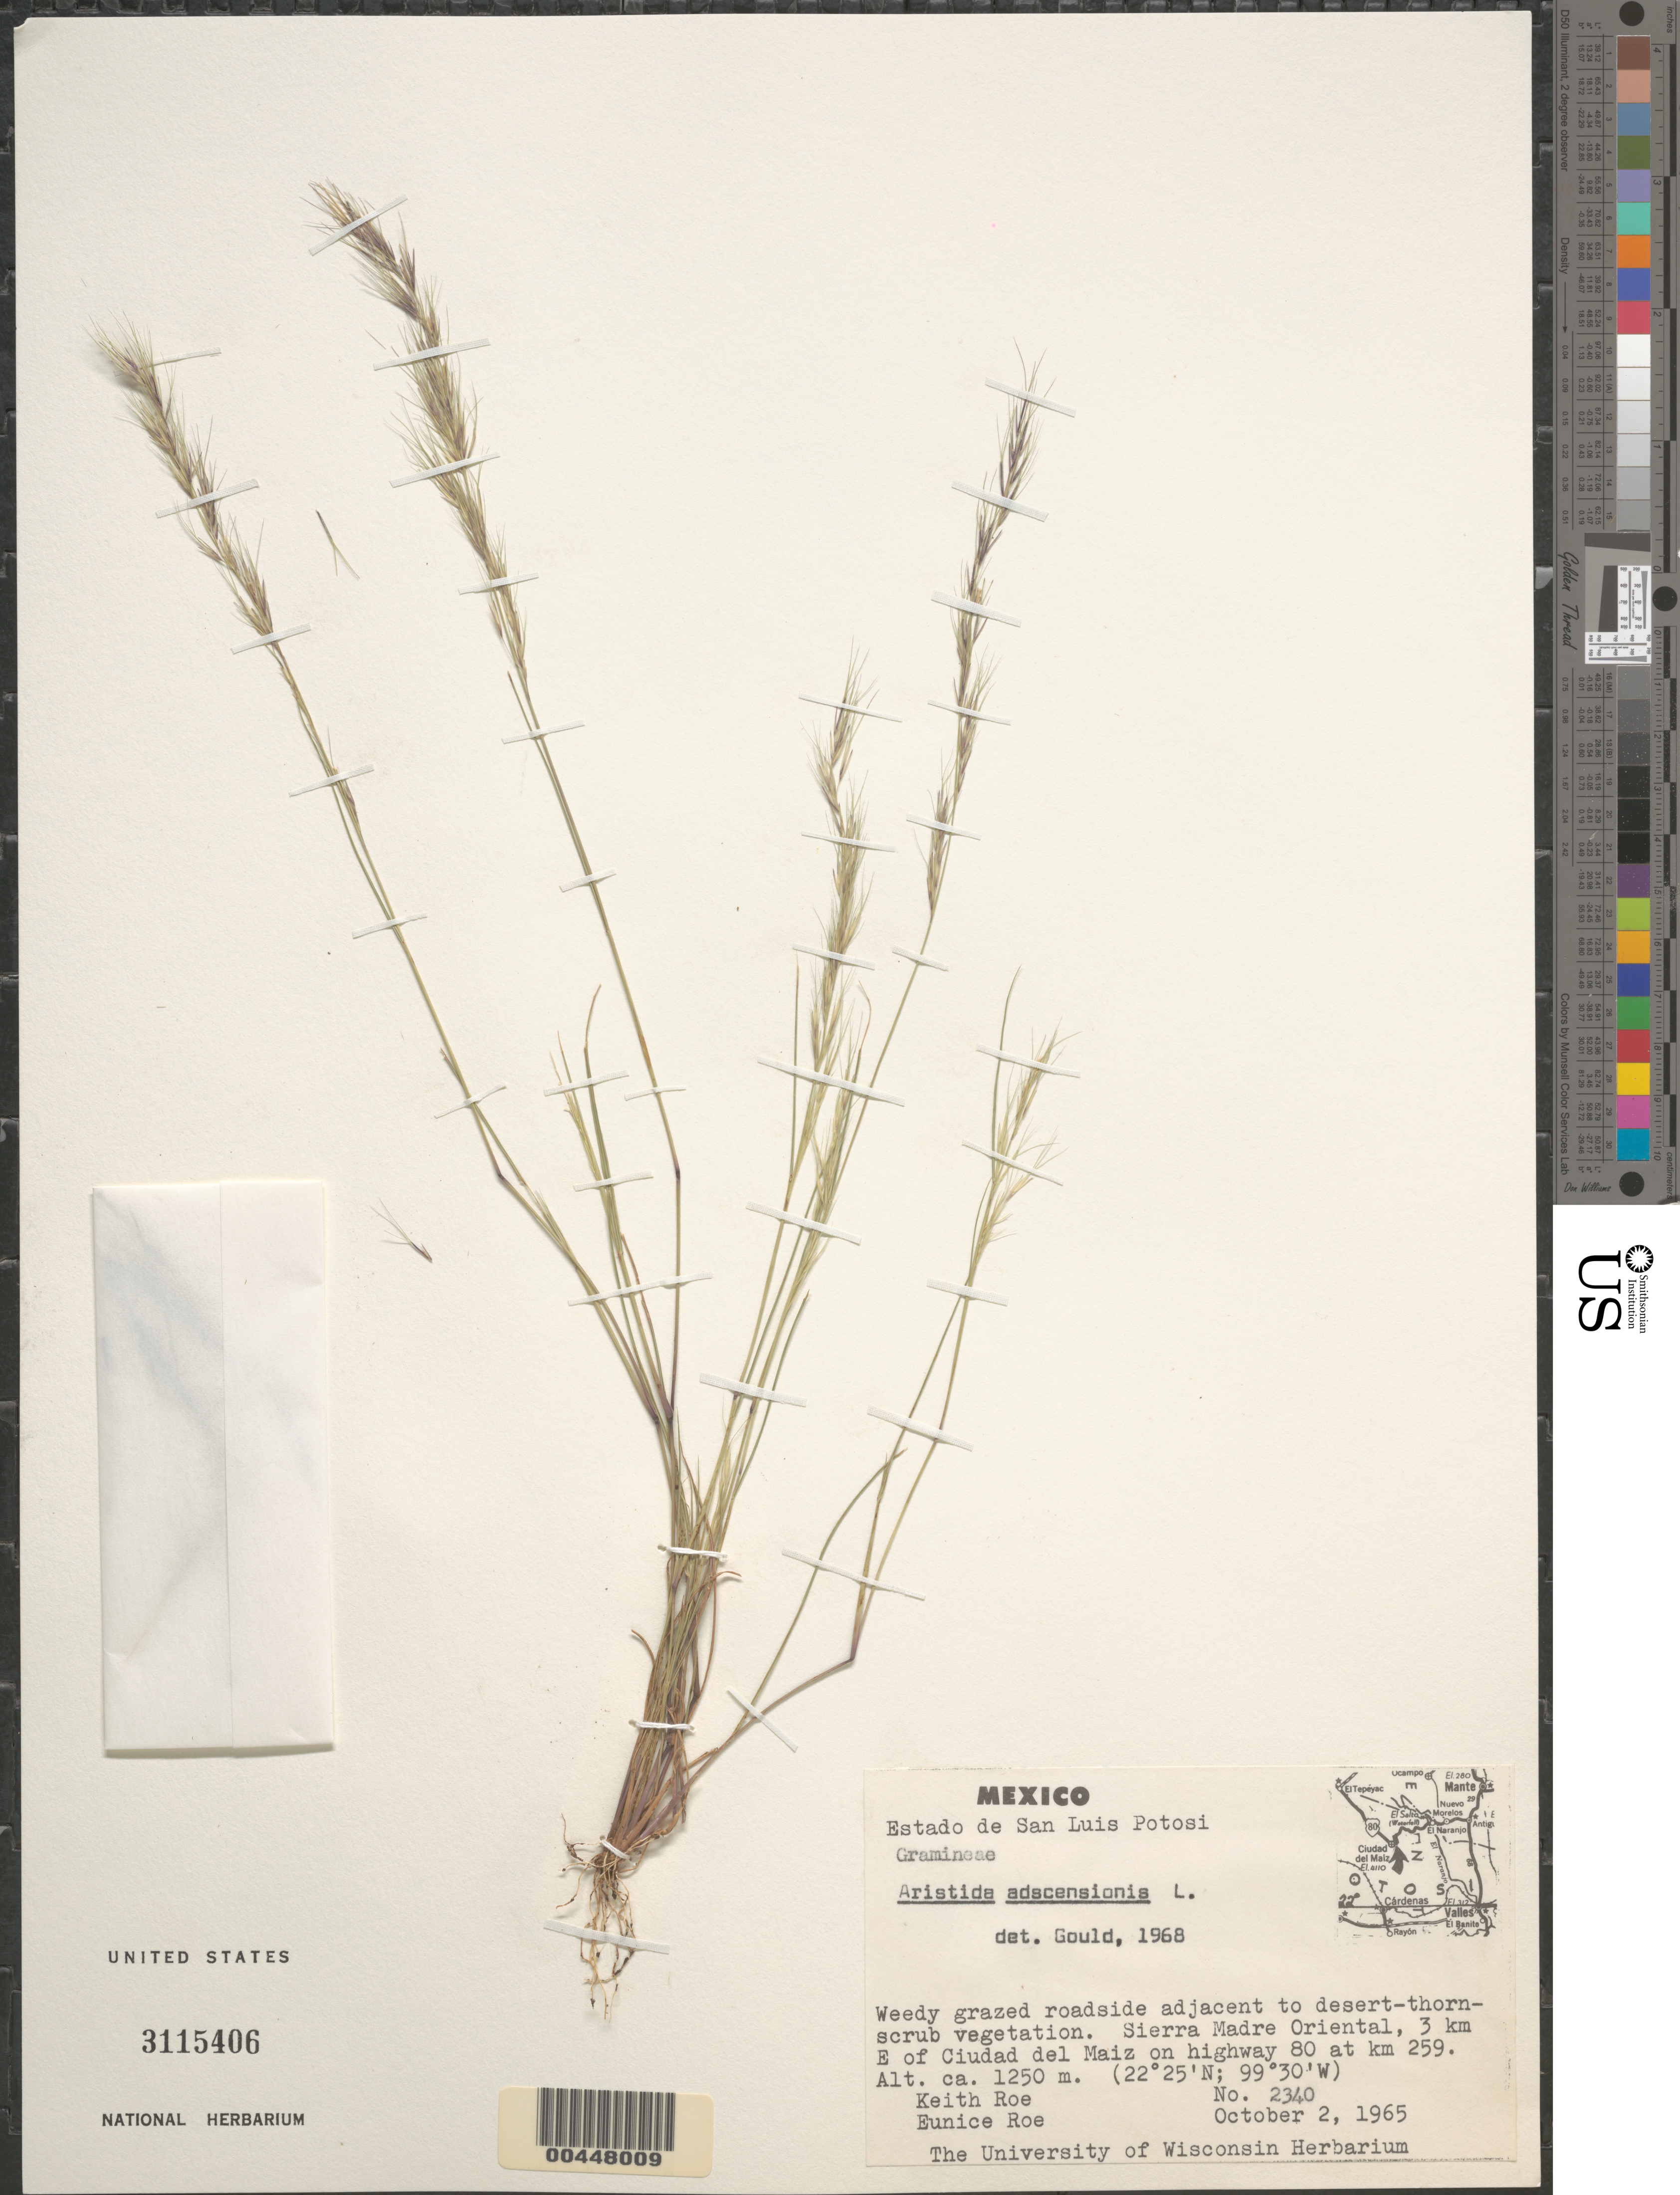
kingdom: Plantae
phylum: Tracheophyta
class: Liliopsida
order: Poales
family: Poaceae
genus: Aristida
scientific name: Aristida adscensionis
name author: L.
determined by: Gould, F. W.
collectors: K. E. Roe & E. Roe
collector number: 2340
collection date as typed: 2 Oct 1965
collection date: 1965-10-02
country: Mexico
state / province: San Luis Potosi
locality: Sierra Madre Oriental, 3 km E of Ciudad del Maiz on highway 80 at km 259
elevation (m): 1250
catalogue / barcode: US 3115406